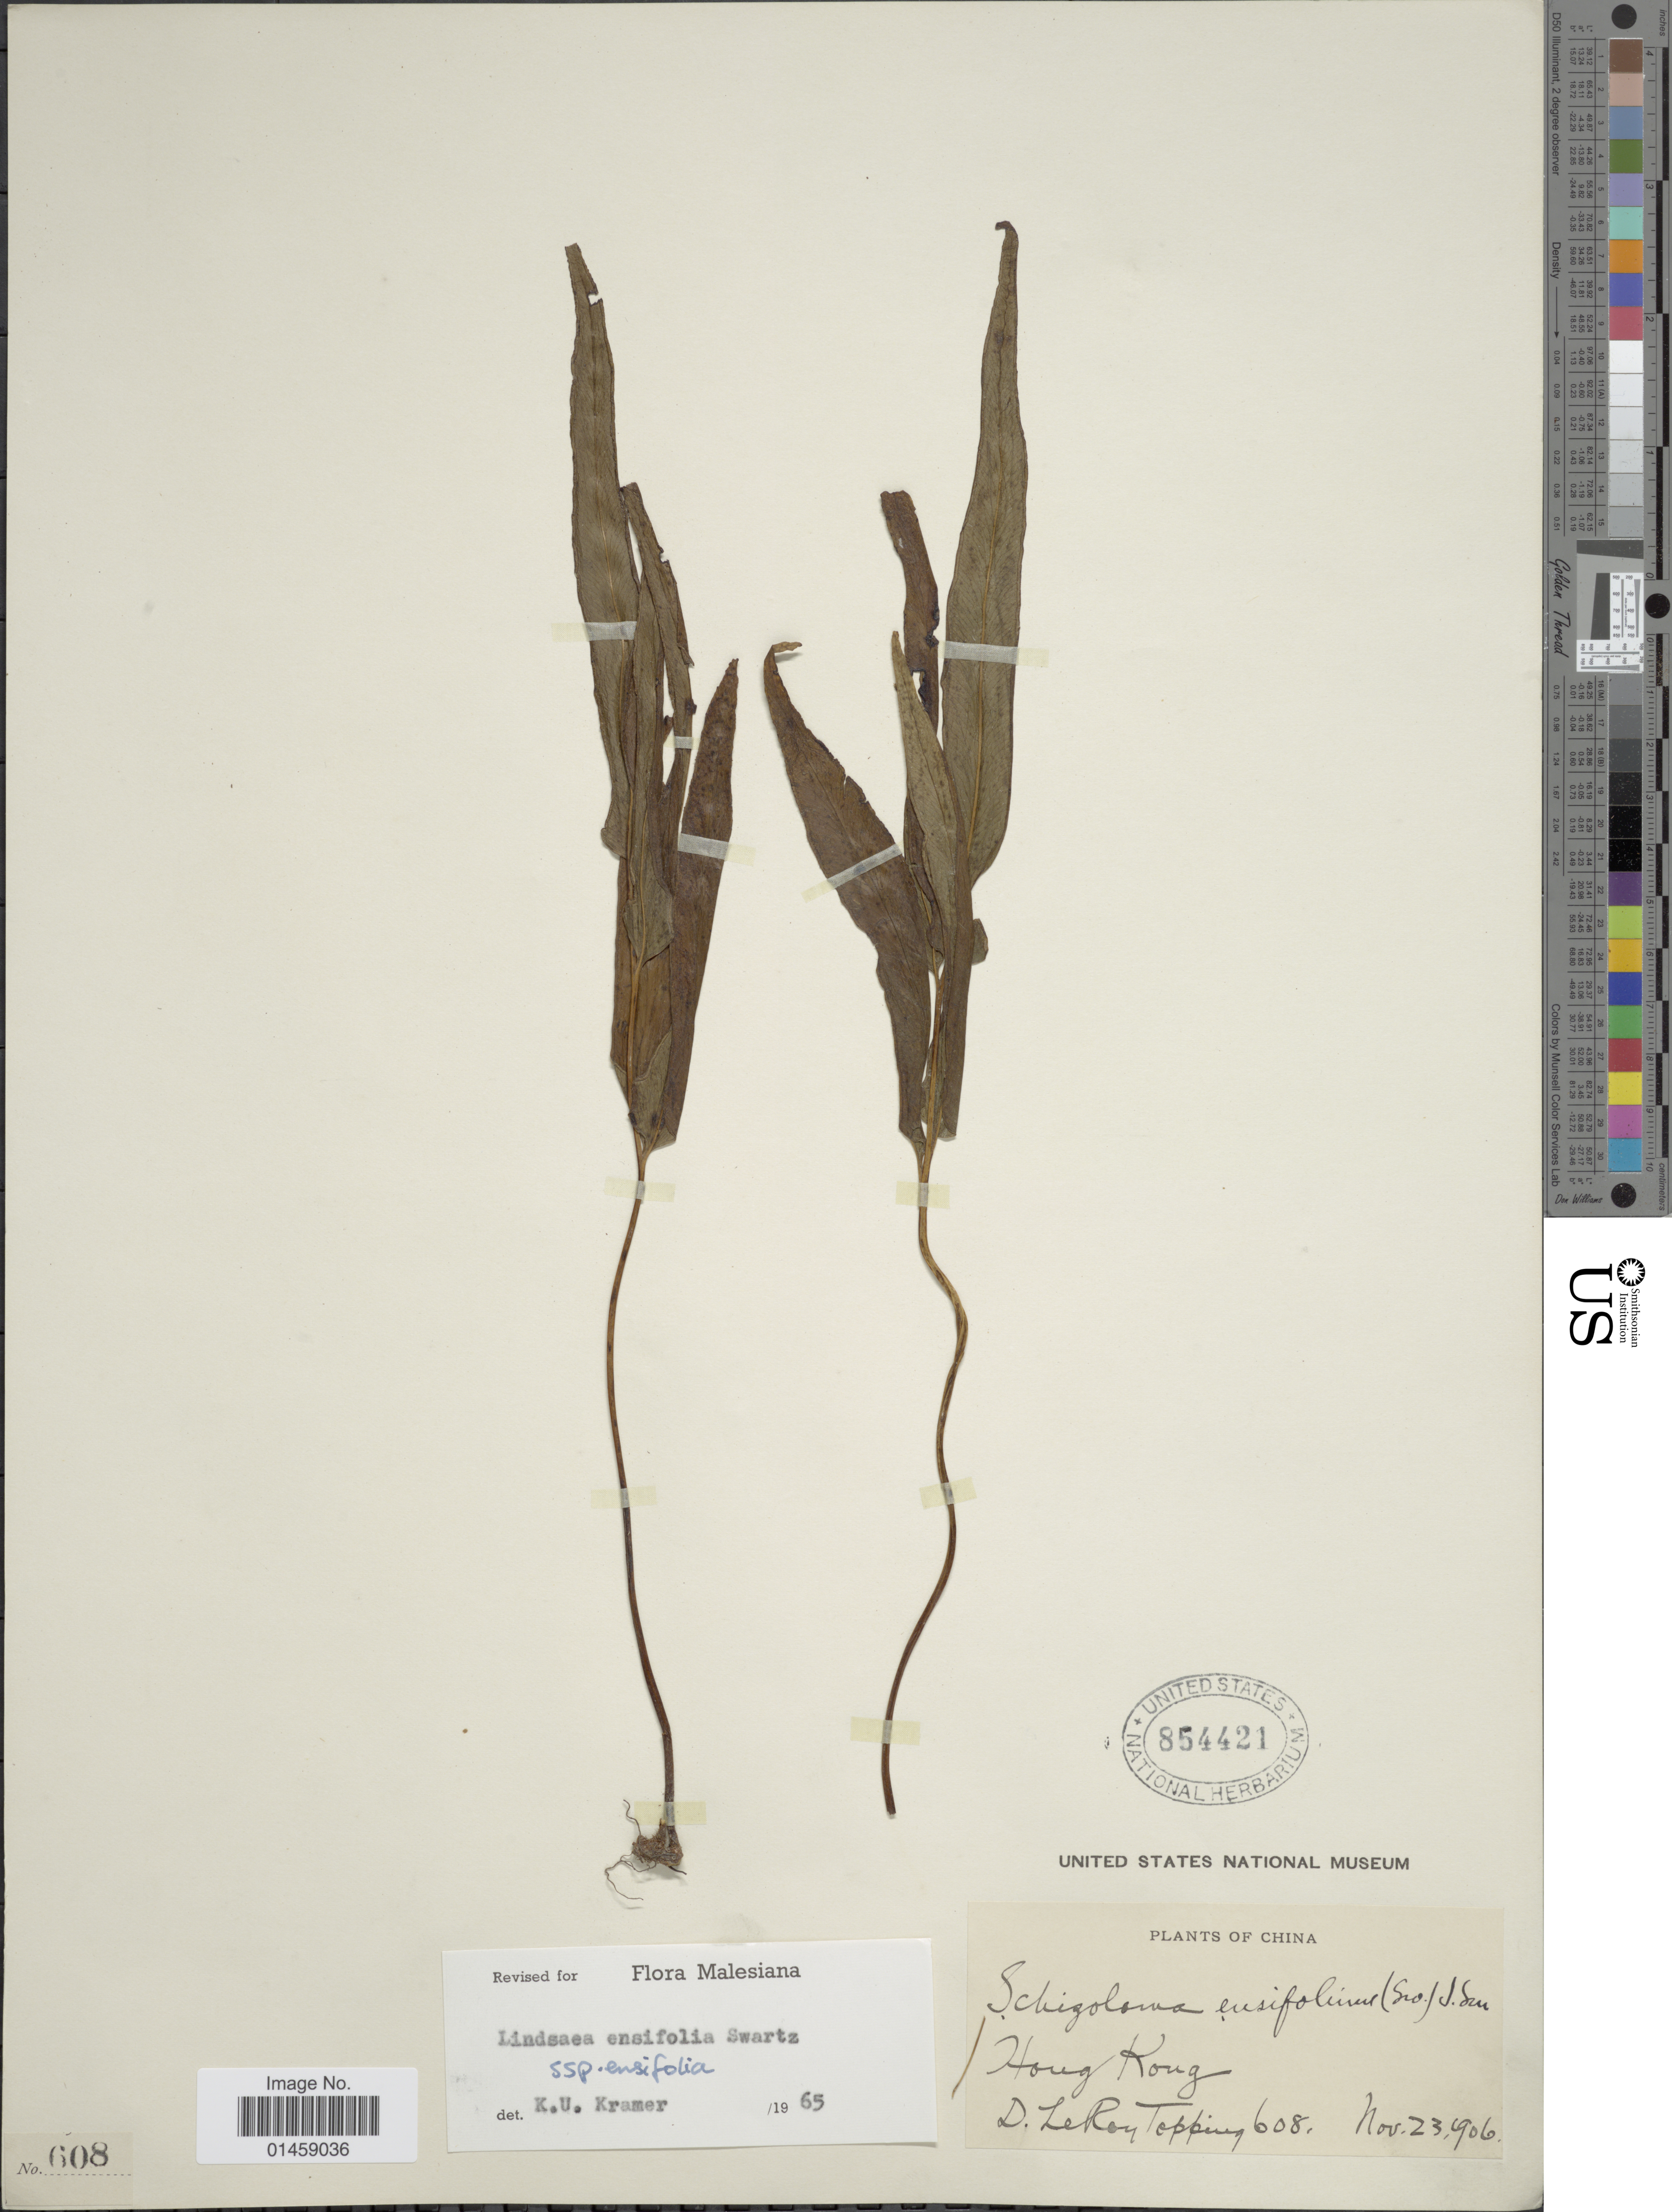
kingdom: Plantae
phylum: Tracheophyta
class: Polypodiopsida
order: Polypodiales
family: Lindsaeaceae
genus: Lindsaea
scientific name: Lindsaea ensifolia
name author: Sw.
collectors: D. L. Topping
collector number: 608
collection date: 1906-11-23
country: China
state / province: Hong Kong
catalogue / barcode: US 854421